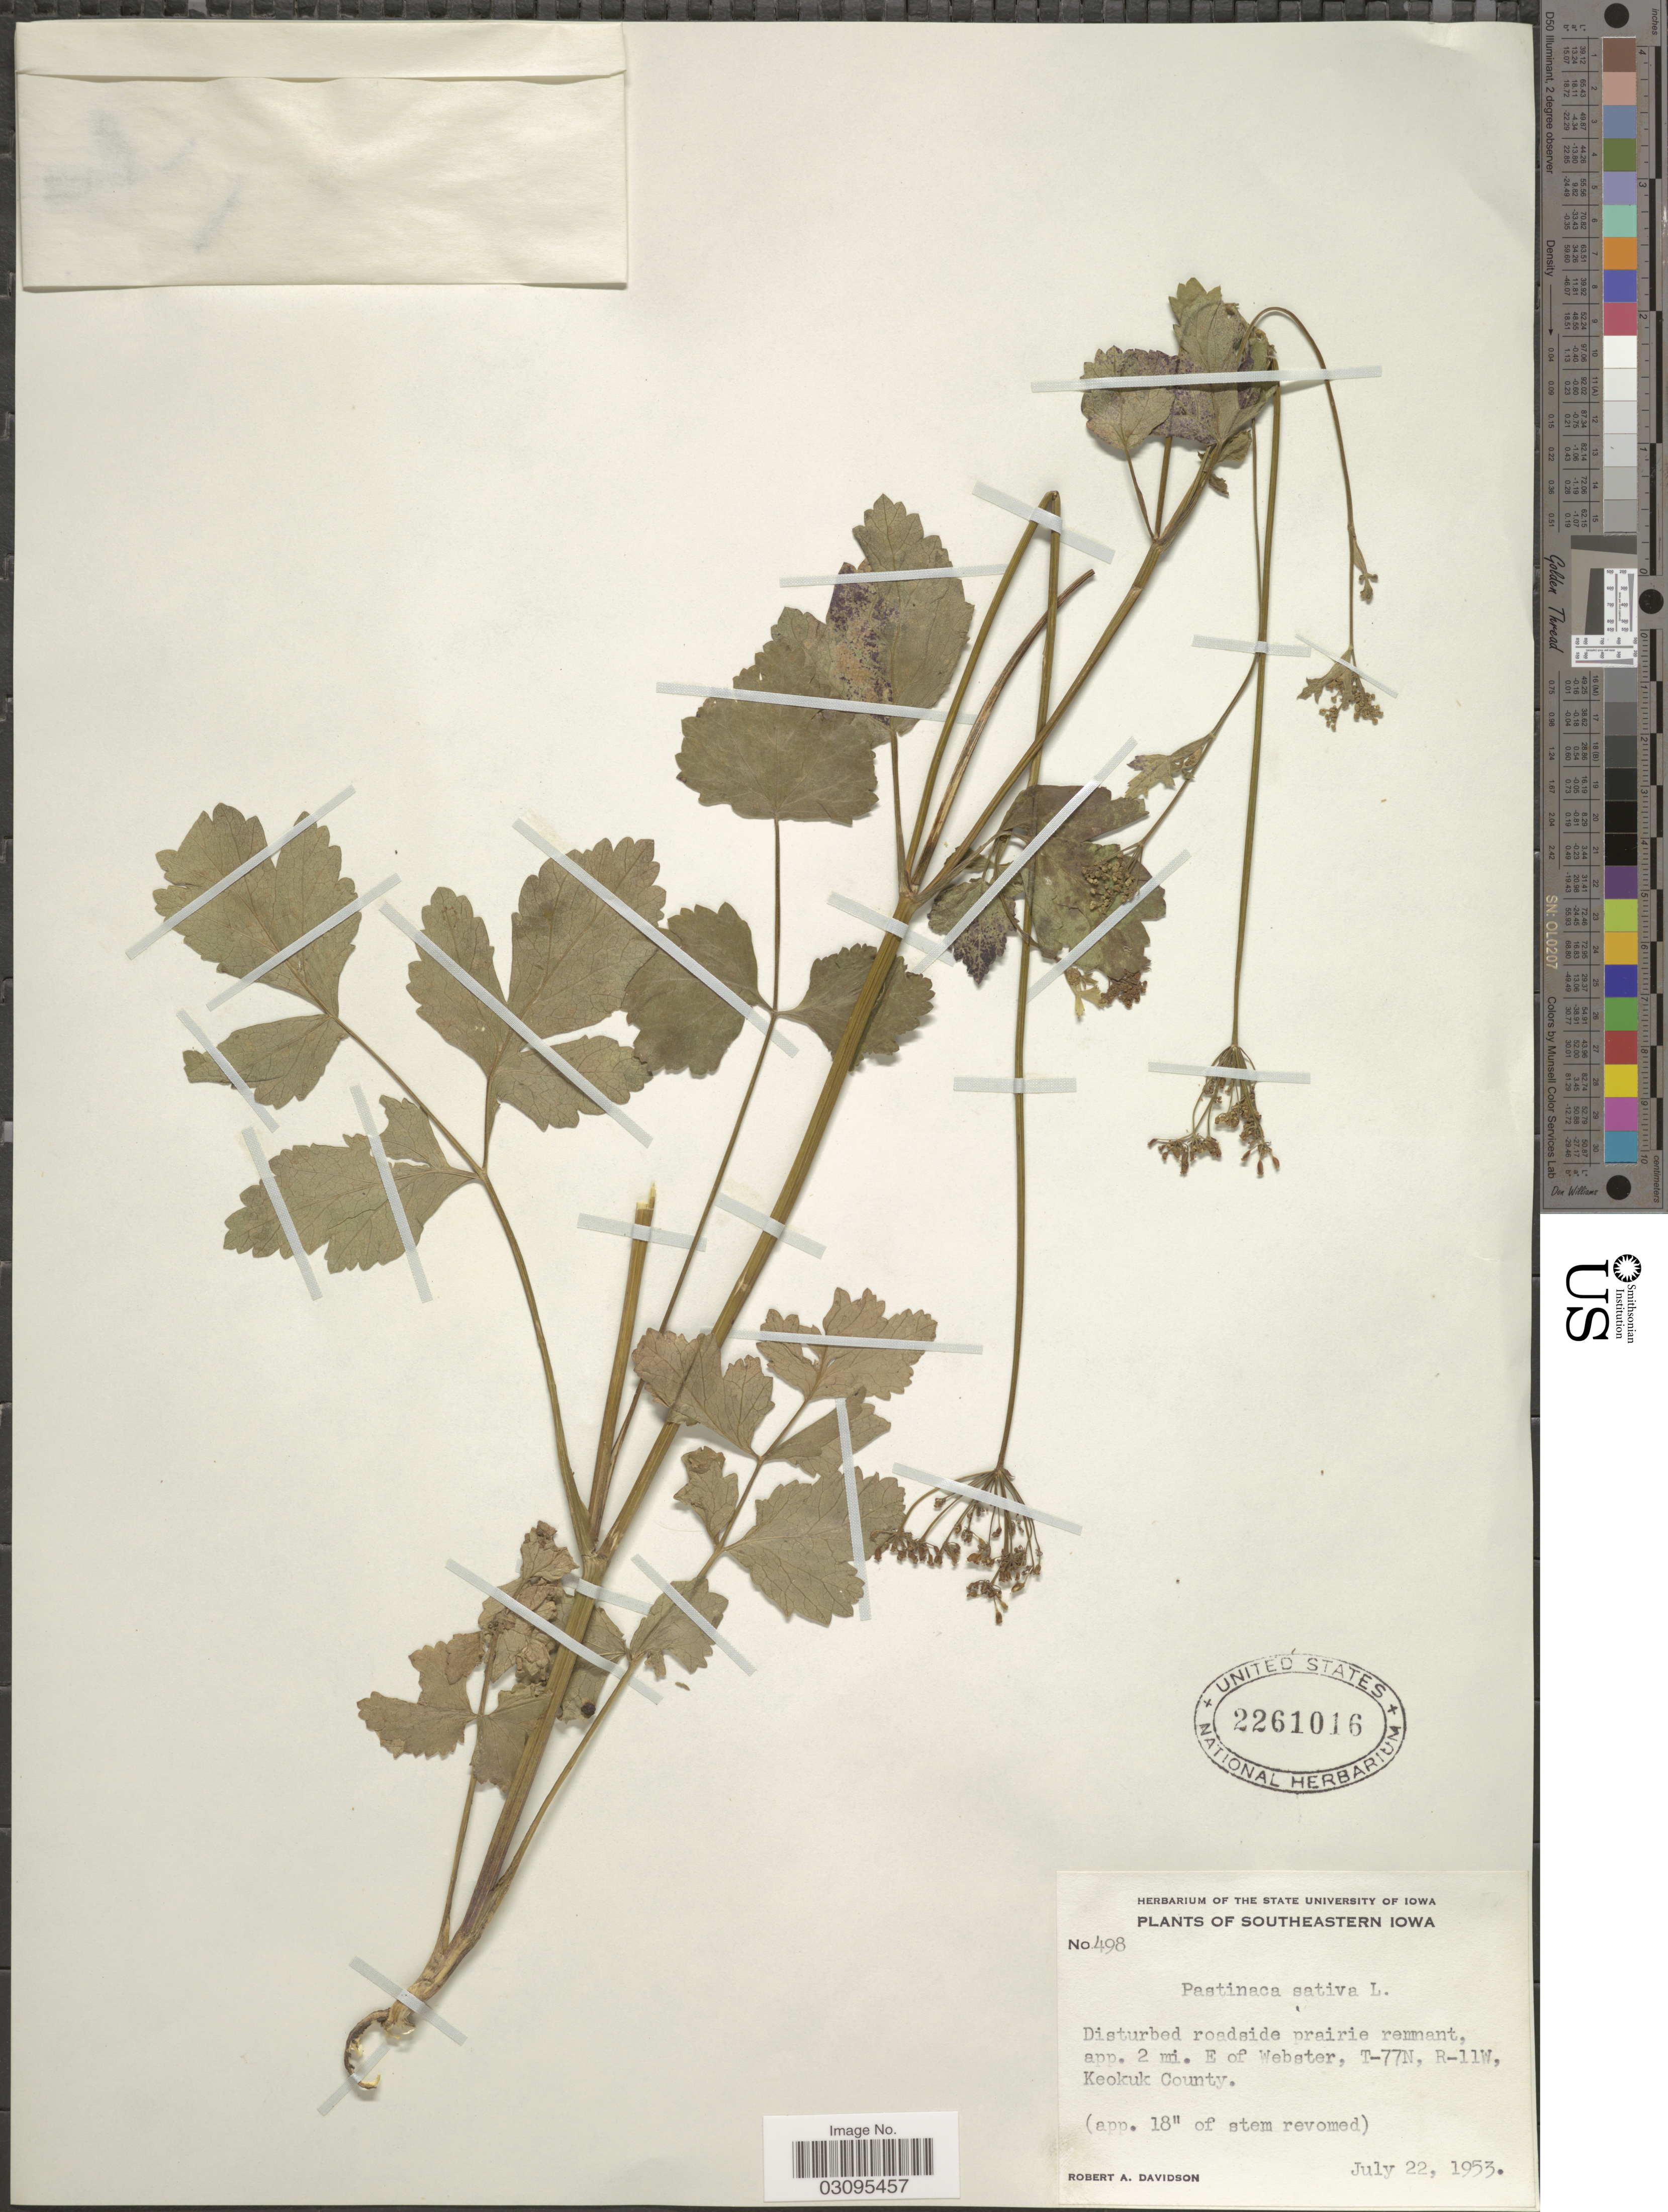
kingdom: Plantae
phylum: Tracheophyta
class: Magnoliopsida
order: Apiales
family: Apiaceae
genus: Pastinaca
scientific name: Pastinaca sativa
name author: L.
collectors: R. A. Davidson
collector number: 498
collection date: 1953-07-22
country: United States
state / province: Iowa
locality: Southeastern Iowa, 2 mi. E of Webster, T-77N, R-11W, Keokuk County.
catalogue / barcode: US 2261016